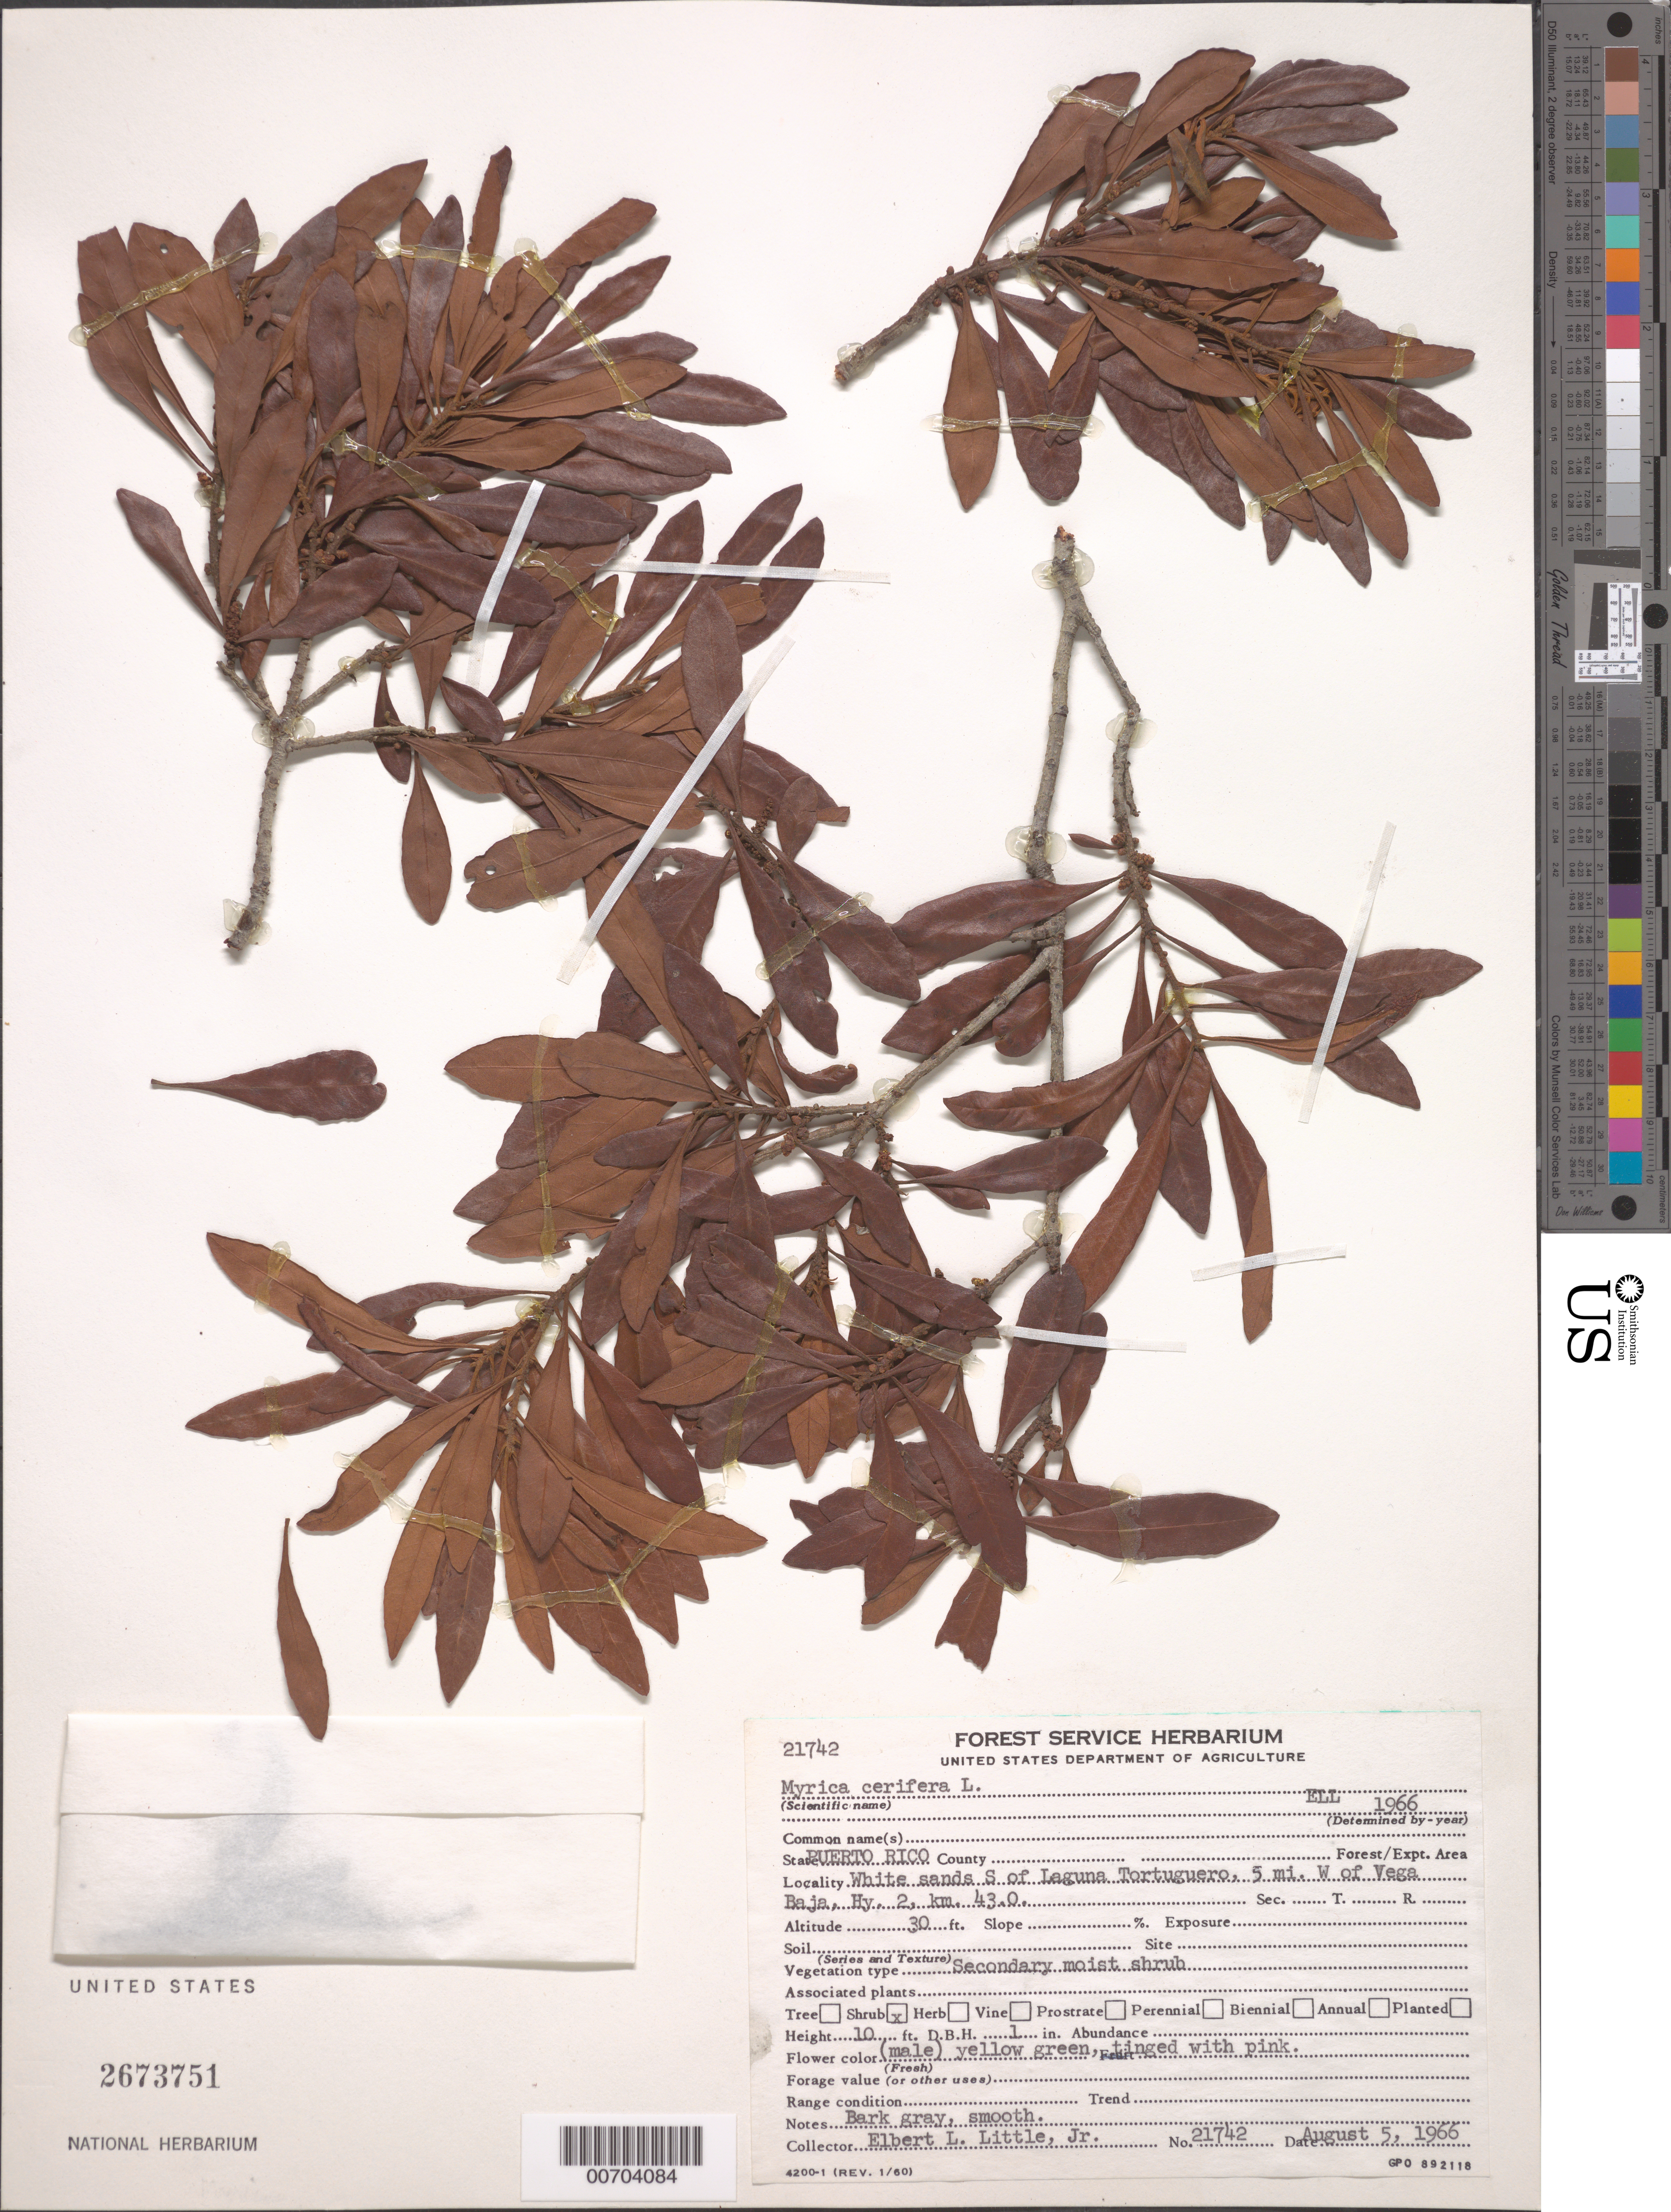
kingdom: Plantae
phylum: Tracheophyta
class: Magnoliopsida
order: Fagales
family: Myricaceae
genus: Morella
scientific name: Morella cerifera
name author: (L.) Small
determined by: Strong, M. T., (US), Smithsonian Institution - National Museum of Natural History (UNITED STATES)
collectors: E. L. Little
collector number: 21742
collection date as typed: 05 Aug 1966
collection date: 1966-08-05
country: Puerto Rico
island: Greater Antilles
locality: S of Laguna Tortuguero, 5 mi W of Vega Baja, Hy. 2, km 43.0.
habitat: White sands; secondary moist shrub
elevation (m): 9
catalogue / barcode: US 2673751